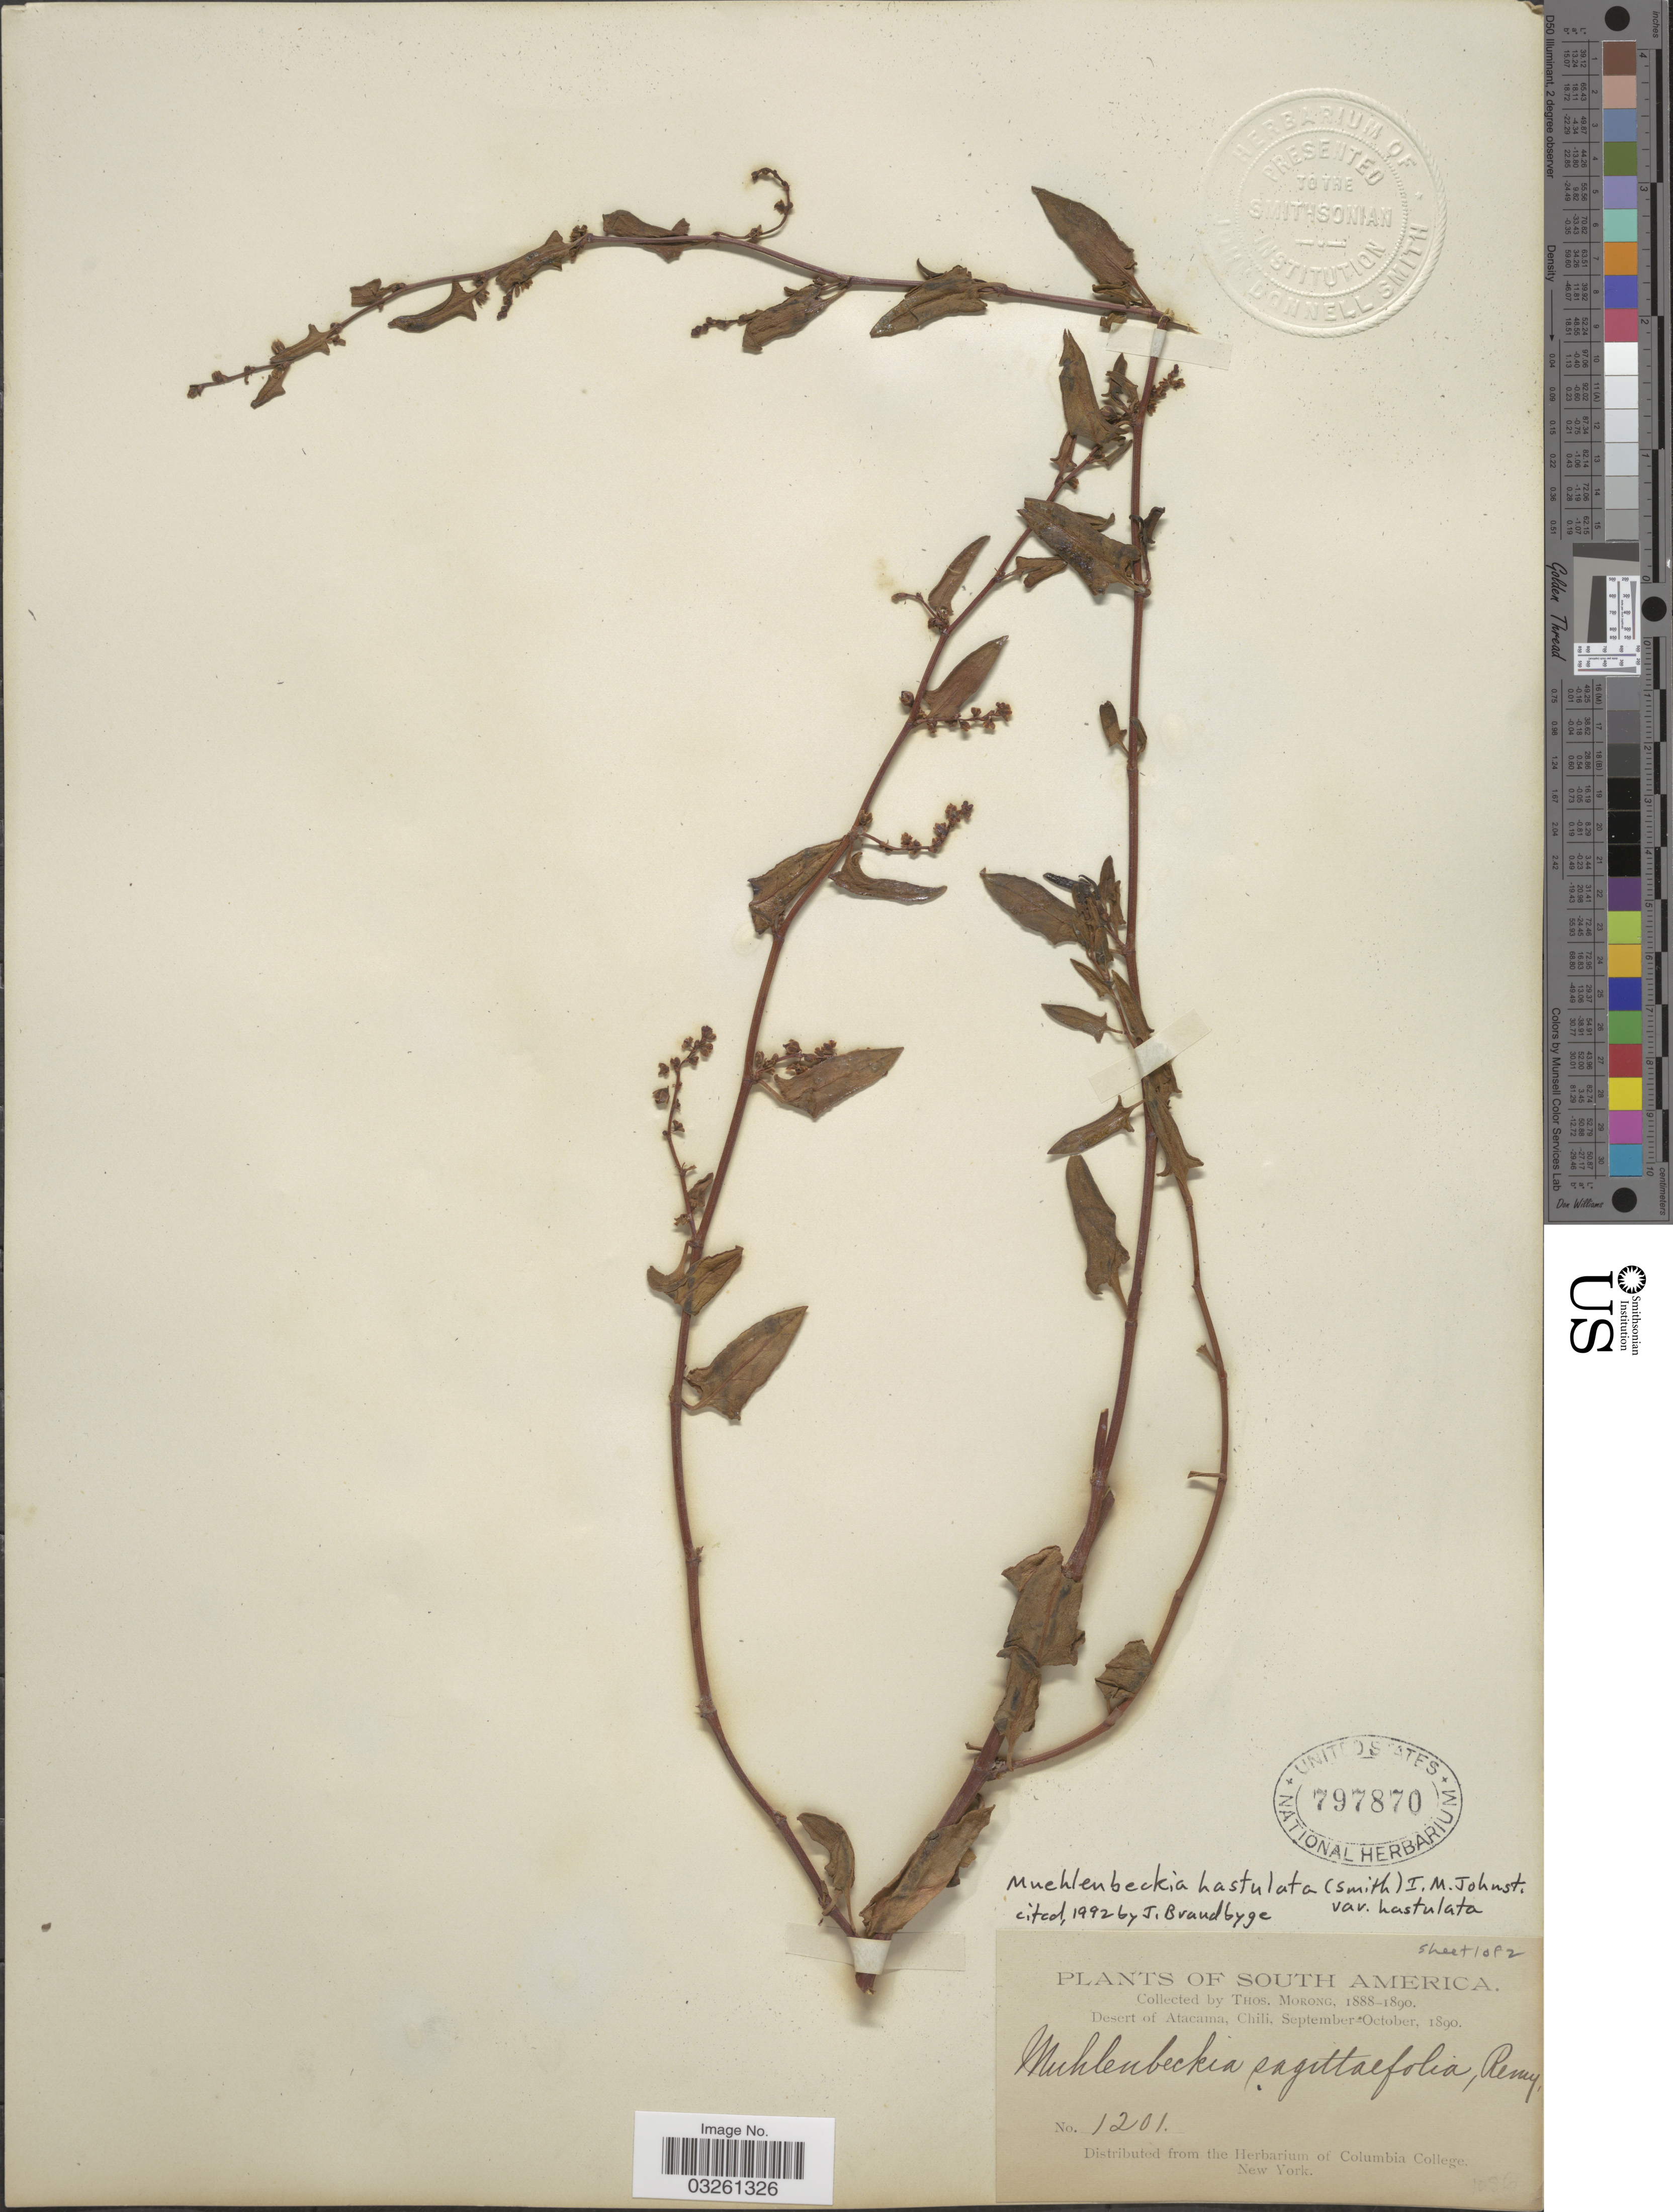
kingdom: Plantae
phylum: Tracheophyta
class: Magnoliopsida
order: Caryophyllales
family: Polygonaceae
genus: Muehlenbeckia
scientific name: Muehlenbeckia hastulata var. hastulata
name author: (Sm.) I.M. Johnst.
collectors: ex herb. T. Morong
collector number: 1201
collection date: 1890-09/1890-10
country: Chile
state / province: Atacama (III)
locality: Desert of Atacama.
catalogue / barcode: US 797870